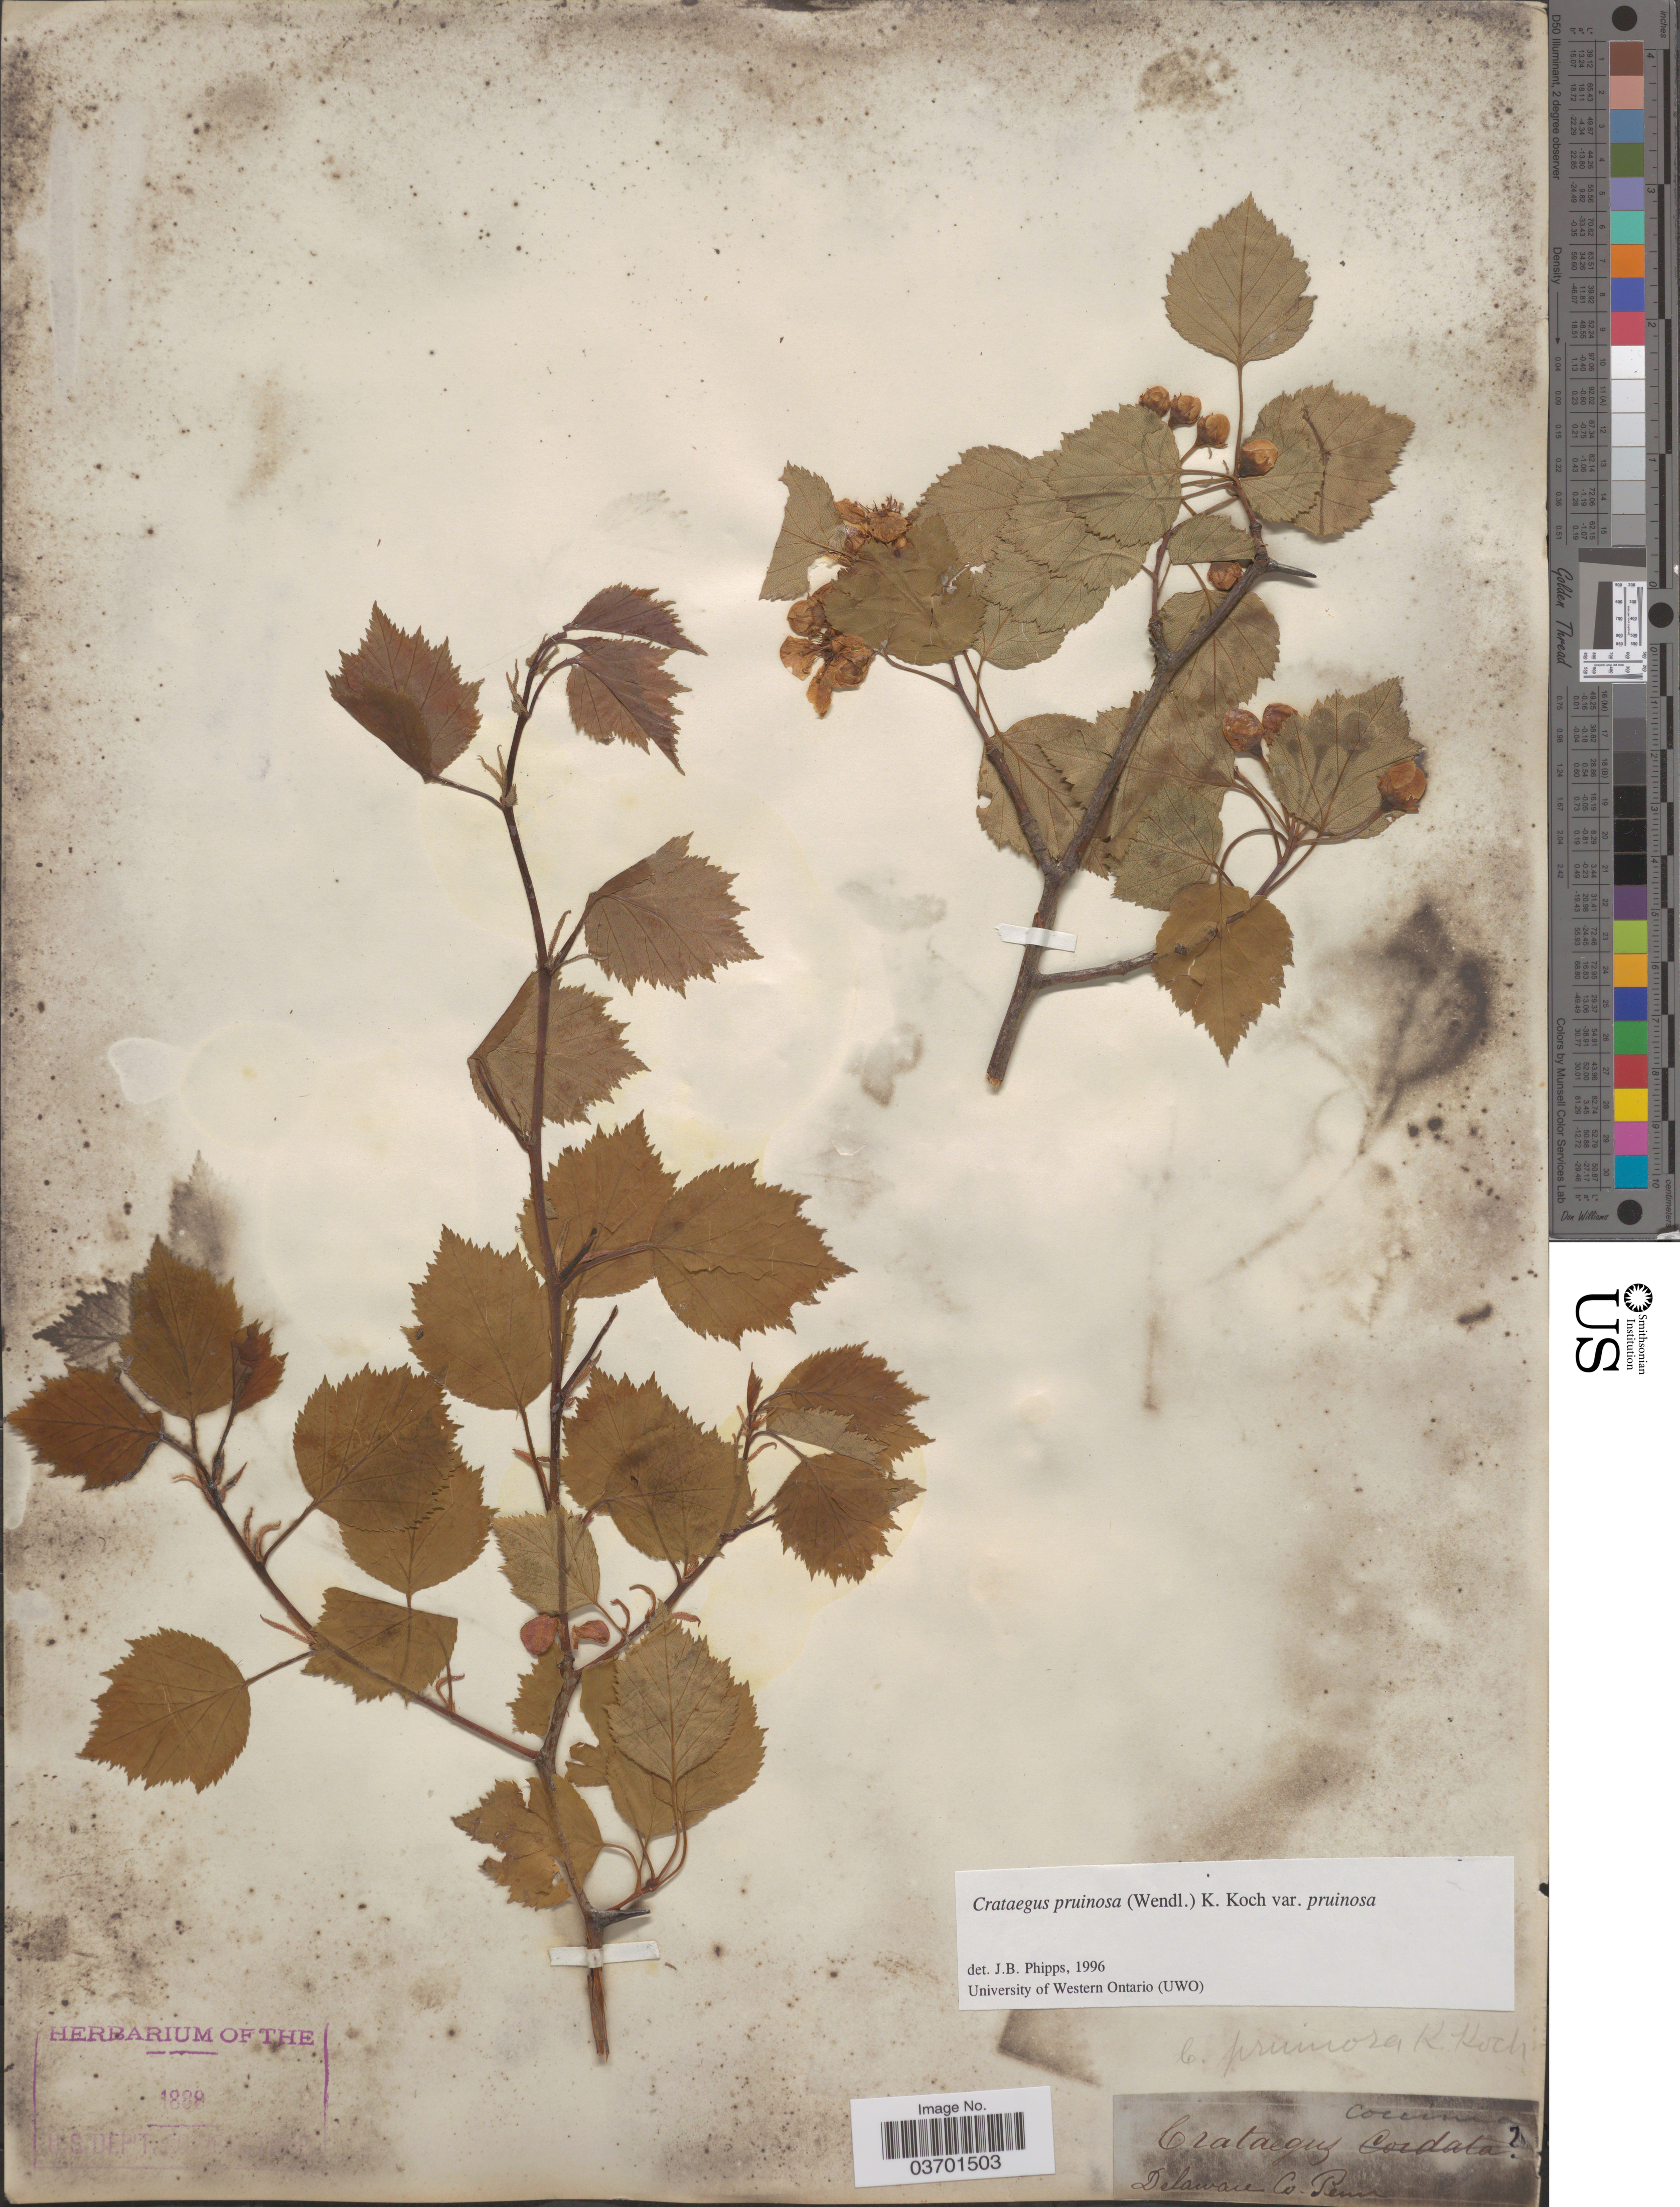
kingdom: Plantae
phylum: Tracheophyta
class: Magnoliopsida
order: Rosales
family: Rosaceae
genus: Crataegus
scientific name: Crataegus pruinosa var. pruinosa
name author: (H.L. Wendl.) K. Koch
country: United States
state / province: Pennsylvania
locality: Delaware Co.